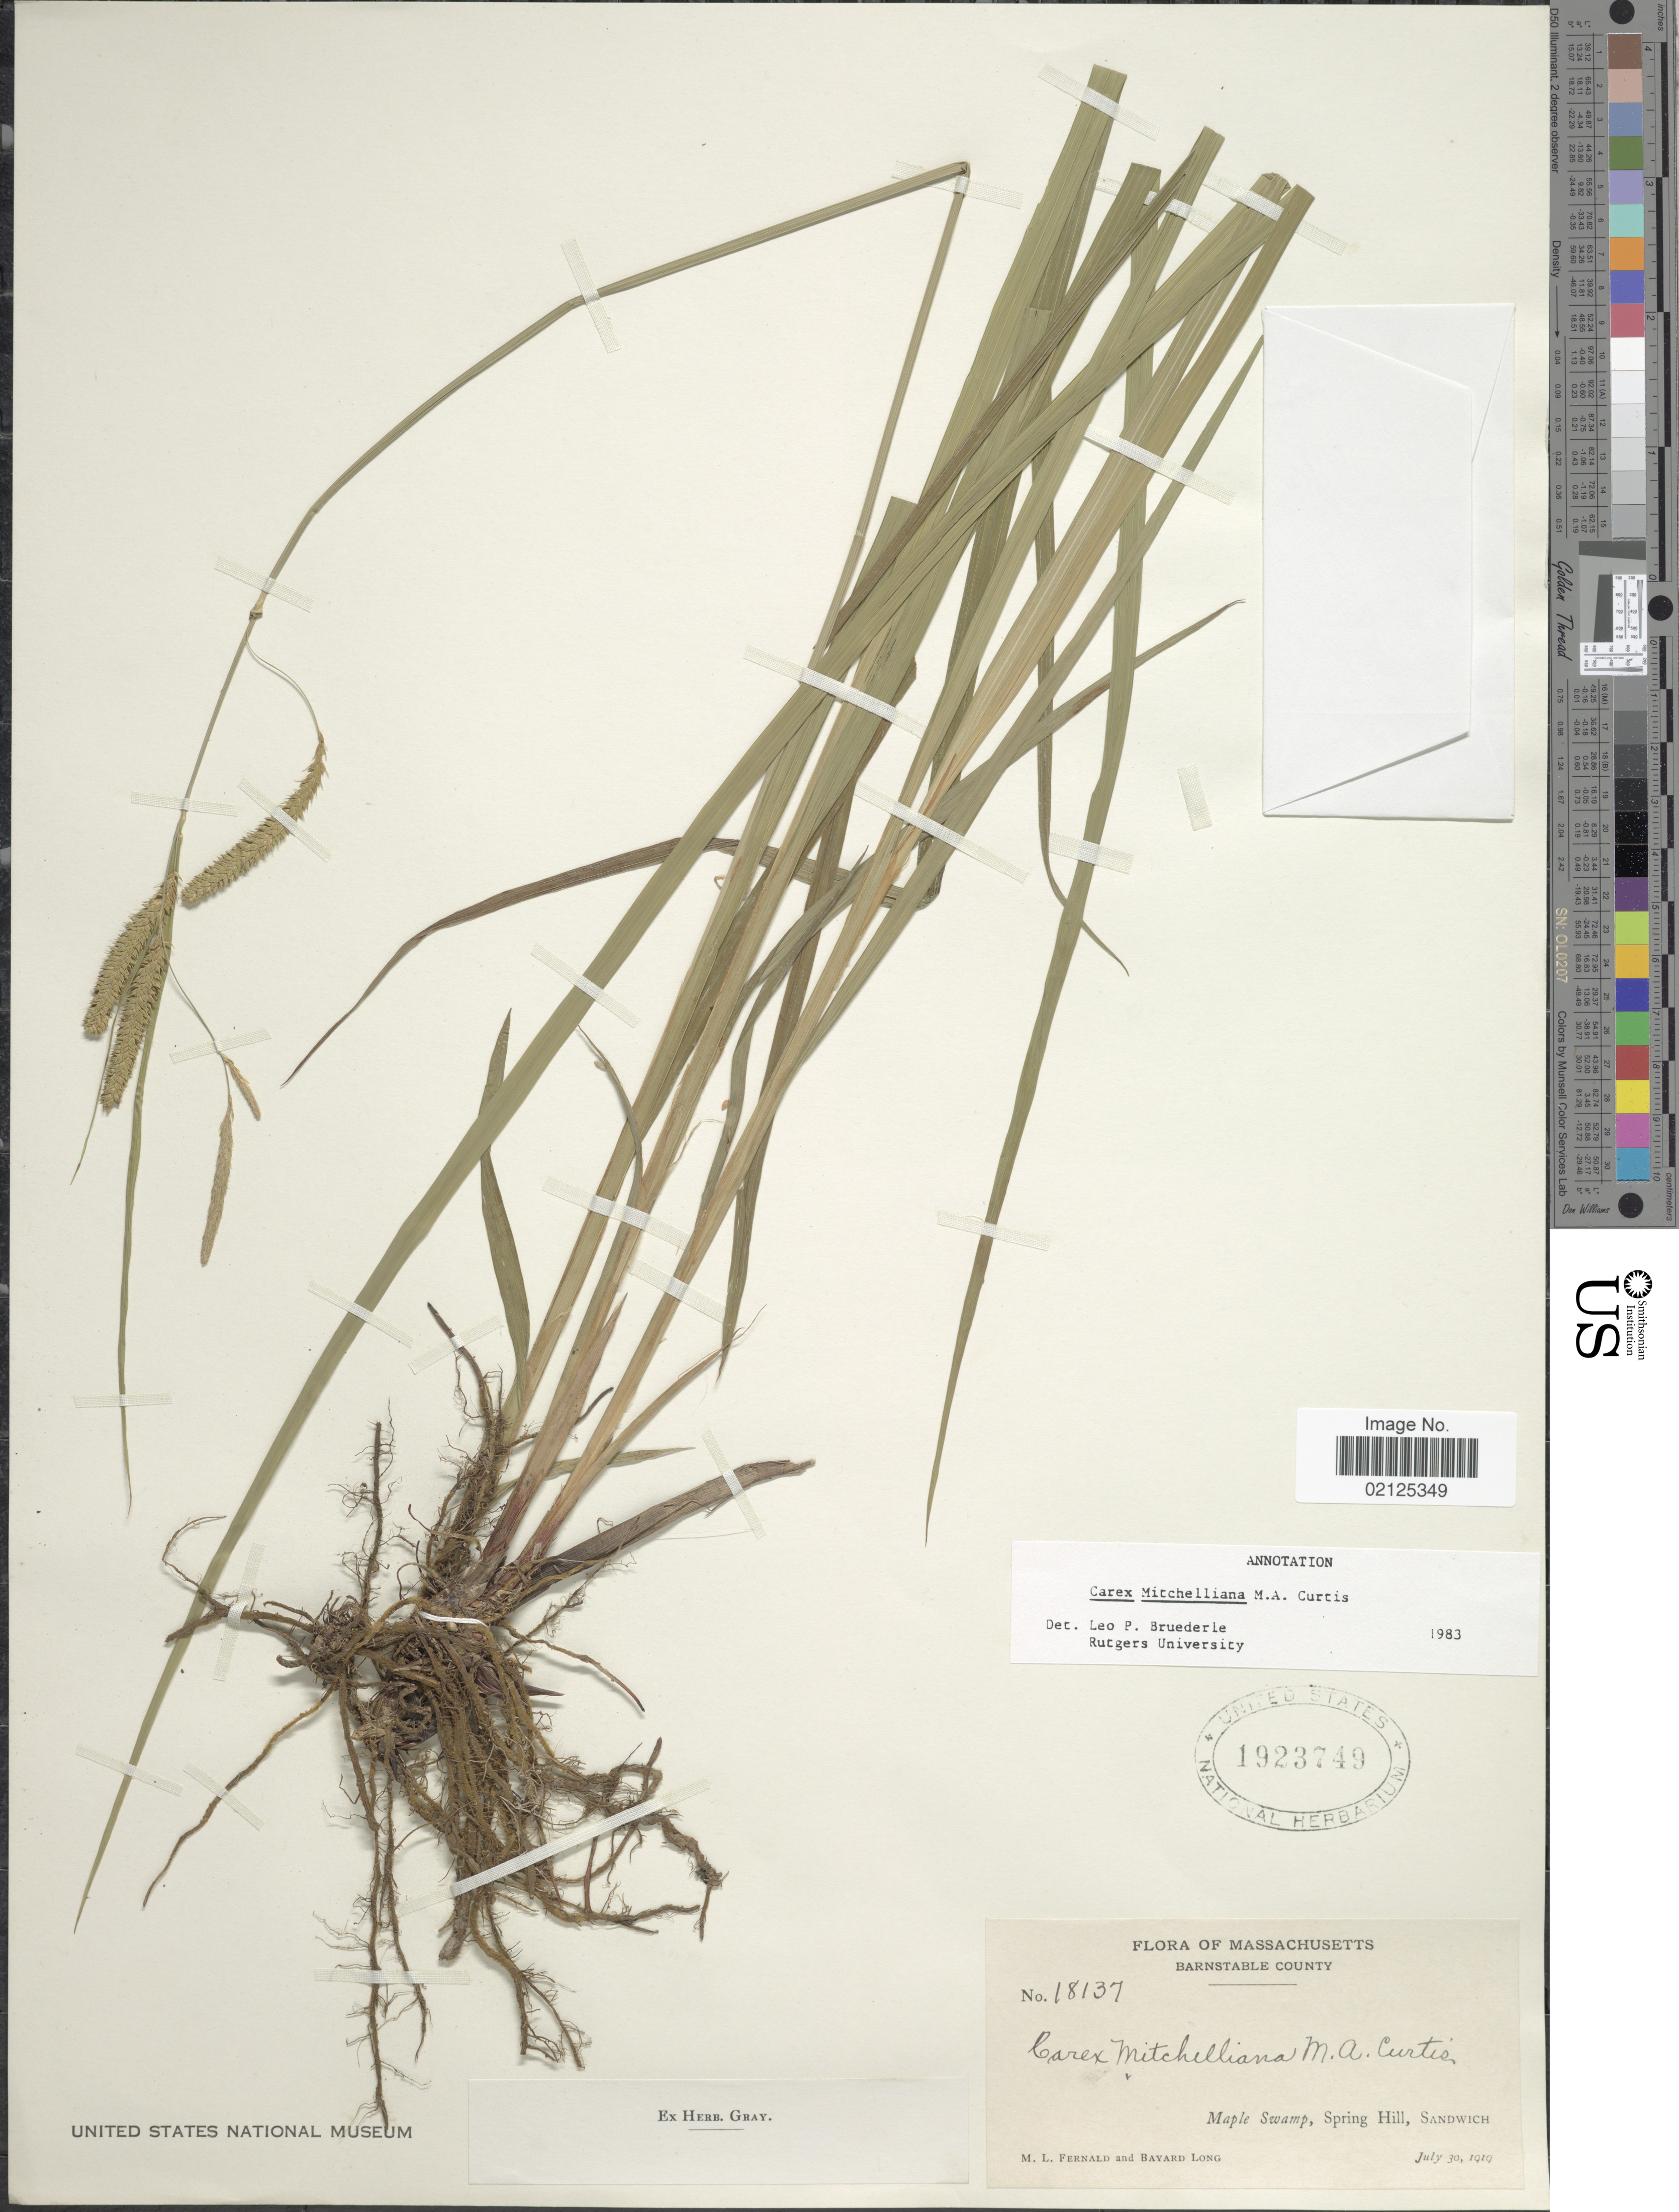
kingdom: Plantae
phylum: Tracheophyta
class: Liliopsida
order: Poales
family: Cyperaceae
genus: Carex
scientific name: Carex mitchelliana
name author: M.A. Curtis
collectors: M. L. Fernald & B. Long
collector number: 18137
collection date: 1919-07-30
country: United States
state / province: Massachusetts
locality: Barnstable County, Maple Swamp, Spring Hill, Sandwich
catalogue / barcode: US 1923749